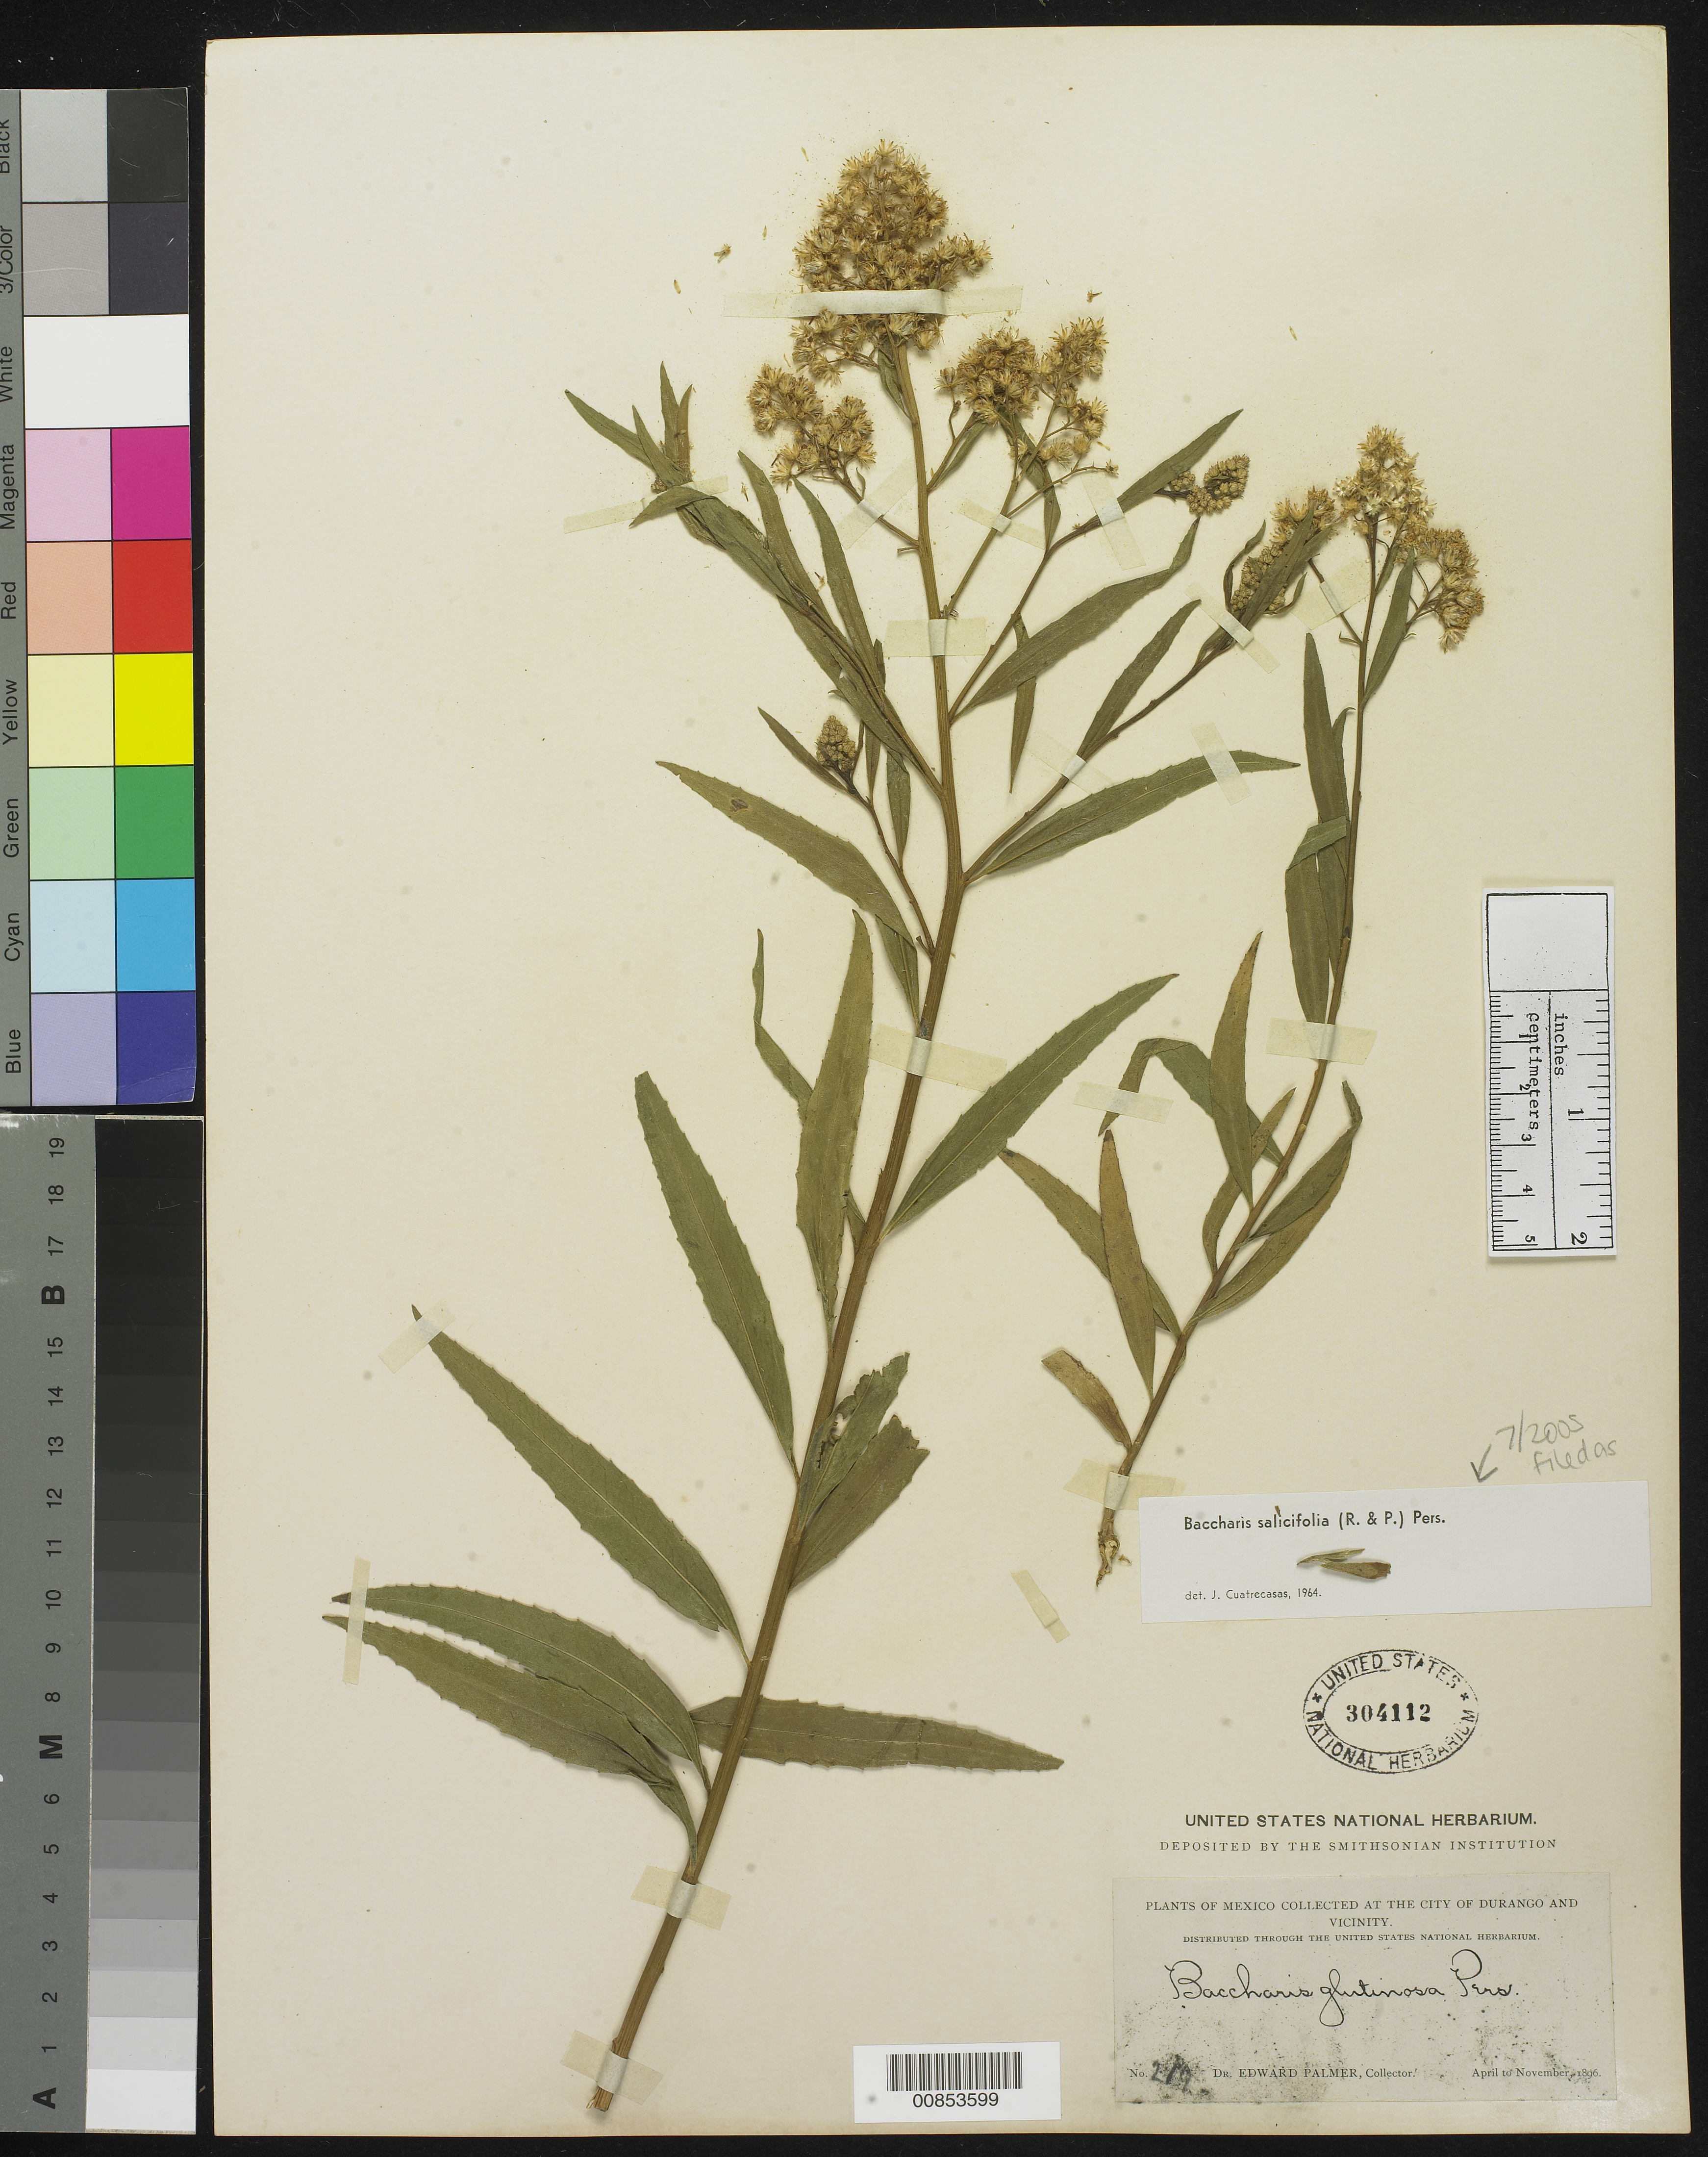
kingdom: Plantae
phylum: Tracheophyta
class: Magnoliopsida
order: Asterales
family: Asteraceae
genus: Baccharis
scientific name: Baccharis salicifolia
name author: (Ruiz & Pav.) Pers.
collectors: E. Palmer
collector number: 219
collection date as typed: Apr 1896 to -- Nov 1896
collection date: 1896-04/1896-11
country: Mexico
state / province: Durango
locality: City of Durango and vicinity.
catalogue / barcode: US 304112